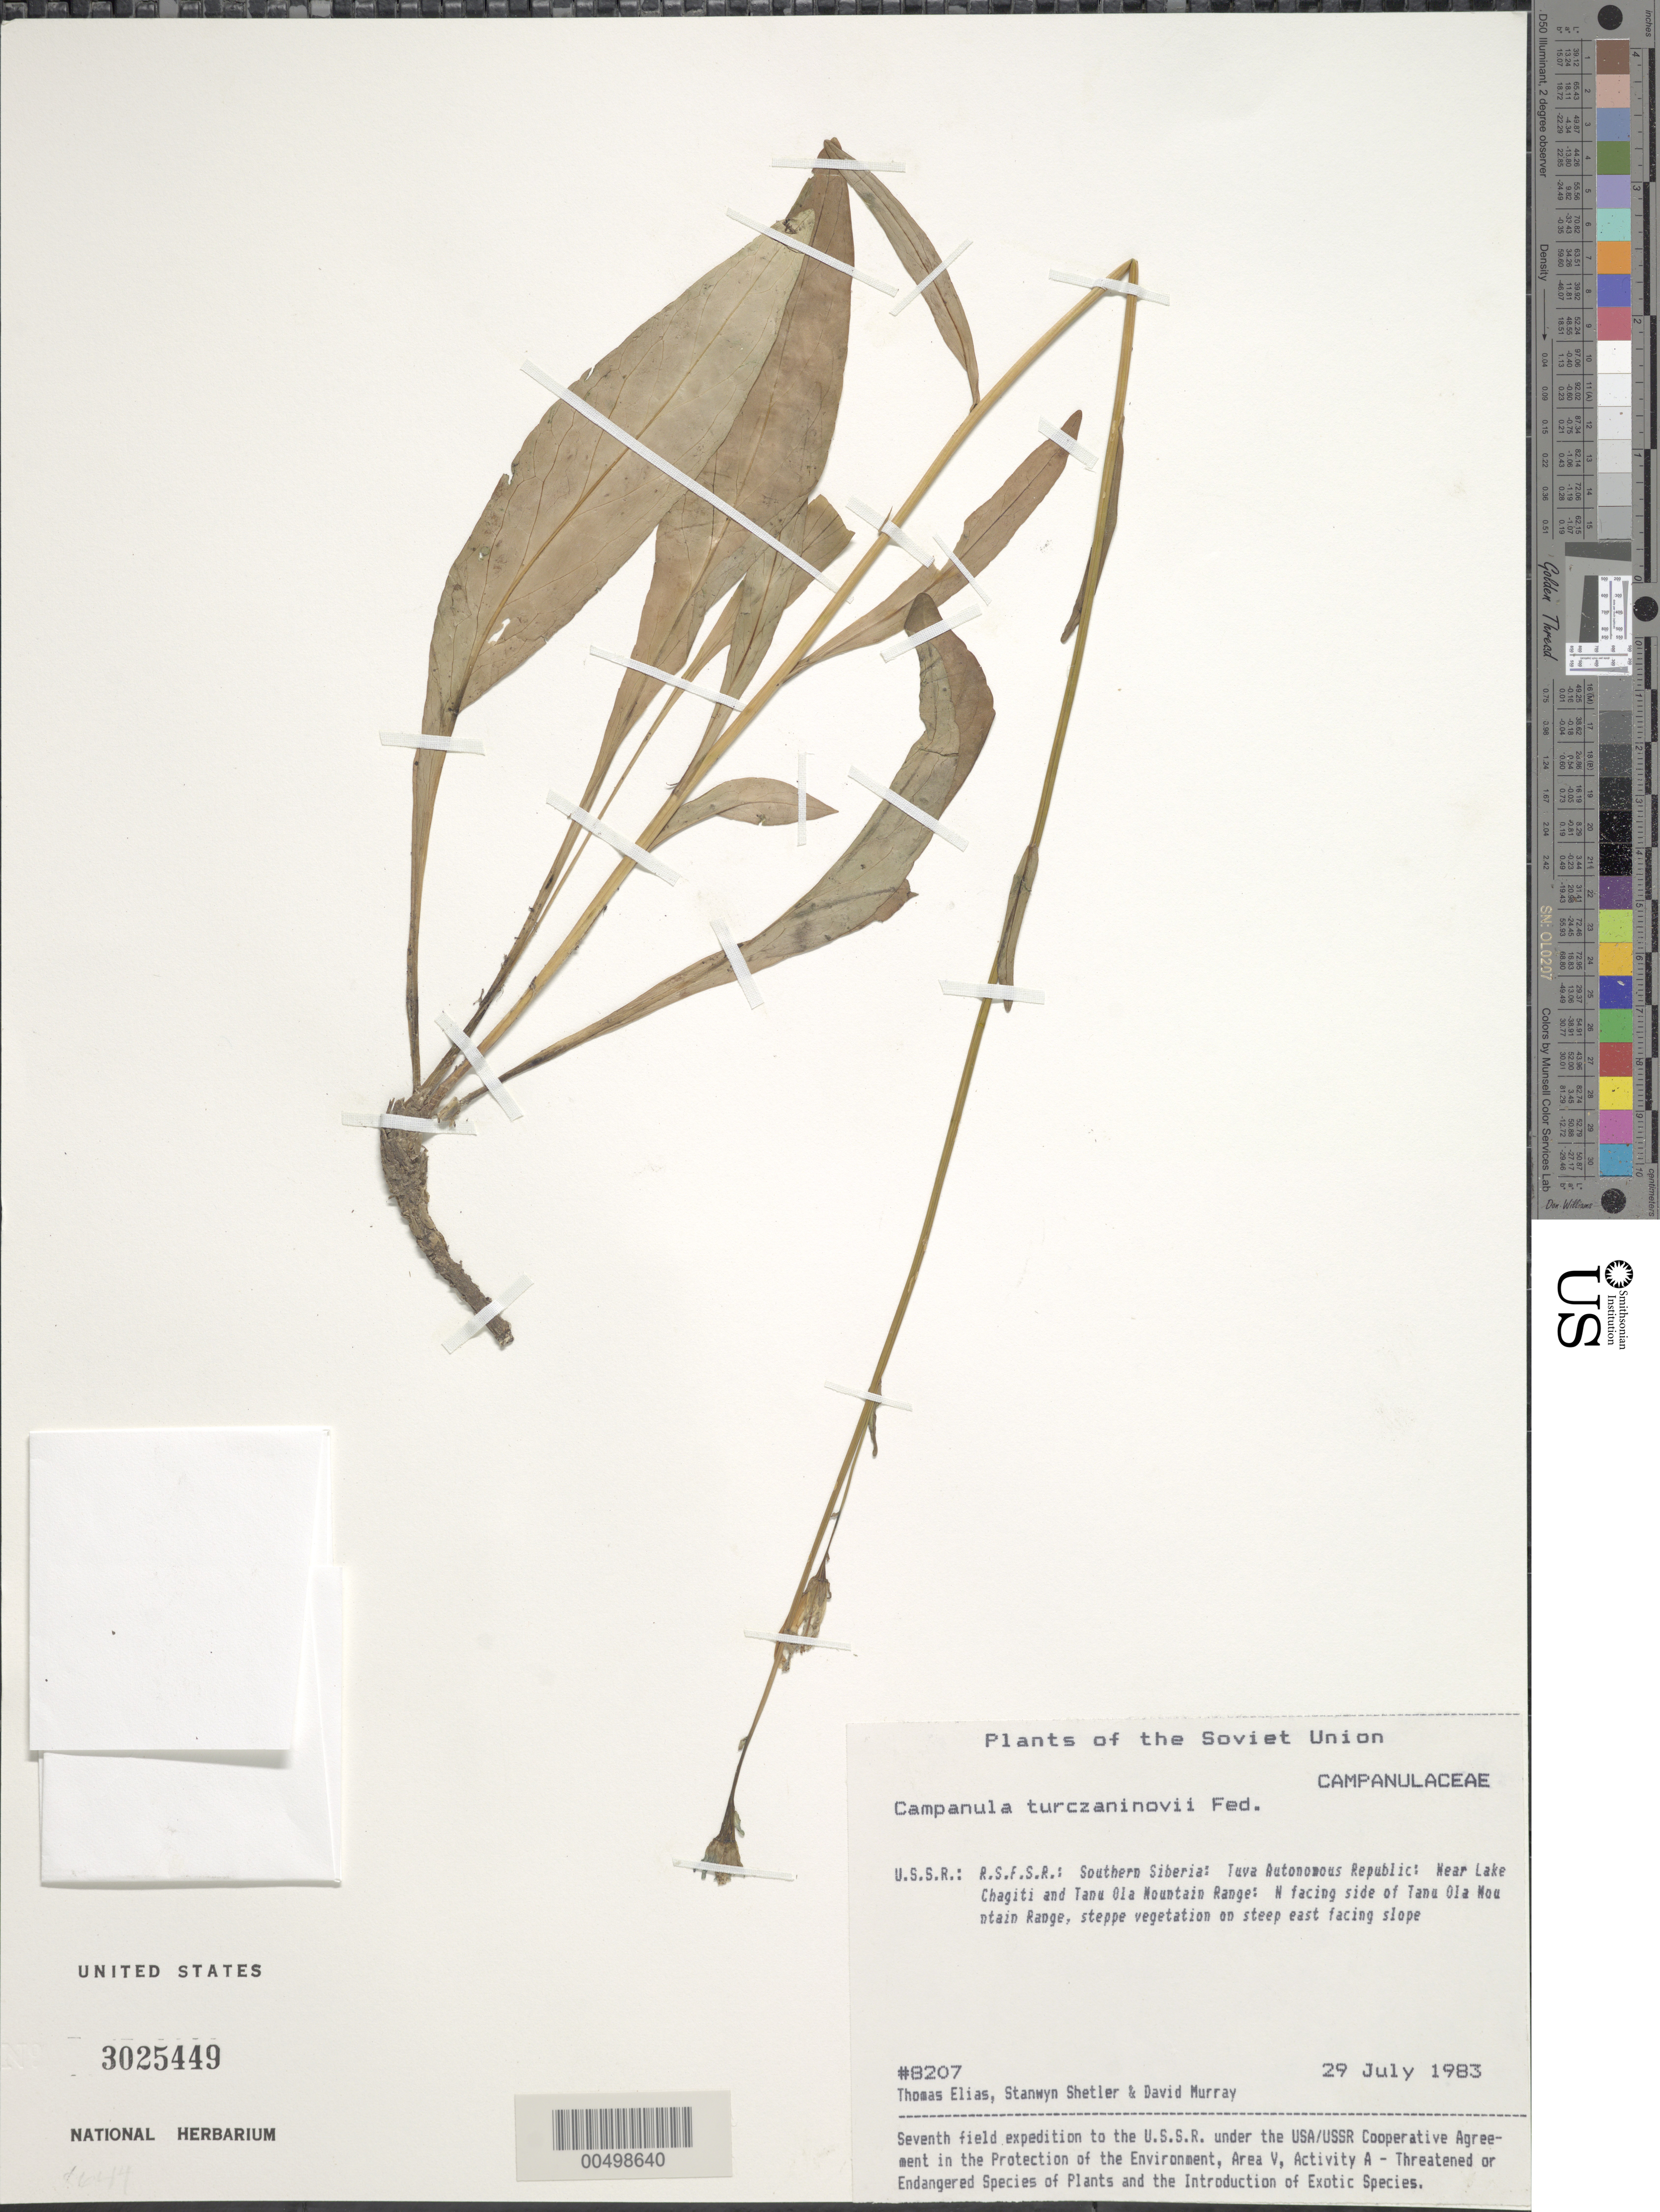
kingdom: Plantae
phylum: Tracheophyta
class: Magnoliopsida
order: Asterales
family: Campanulaceae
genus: Campanula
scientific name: Campanula turczaninovii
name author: Fed.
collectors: T. Elias, S. Shetler & D. F. Murray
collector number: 8207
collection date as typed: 29 Jul 1983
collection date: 1983-07-29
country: Russian Federation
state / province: Tuva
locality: Near Lake Chagitai and N-facing side of Tannu-Ola Mountain Range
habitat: steppe vegetation on steep east-facing slope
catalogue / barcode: US 3025449